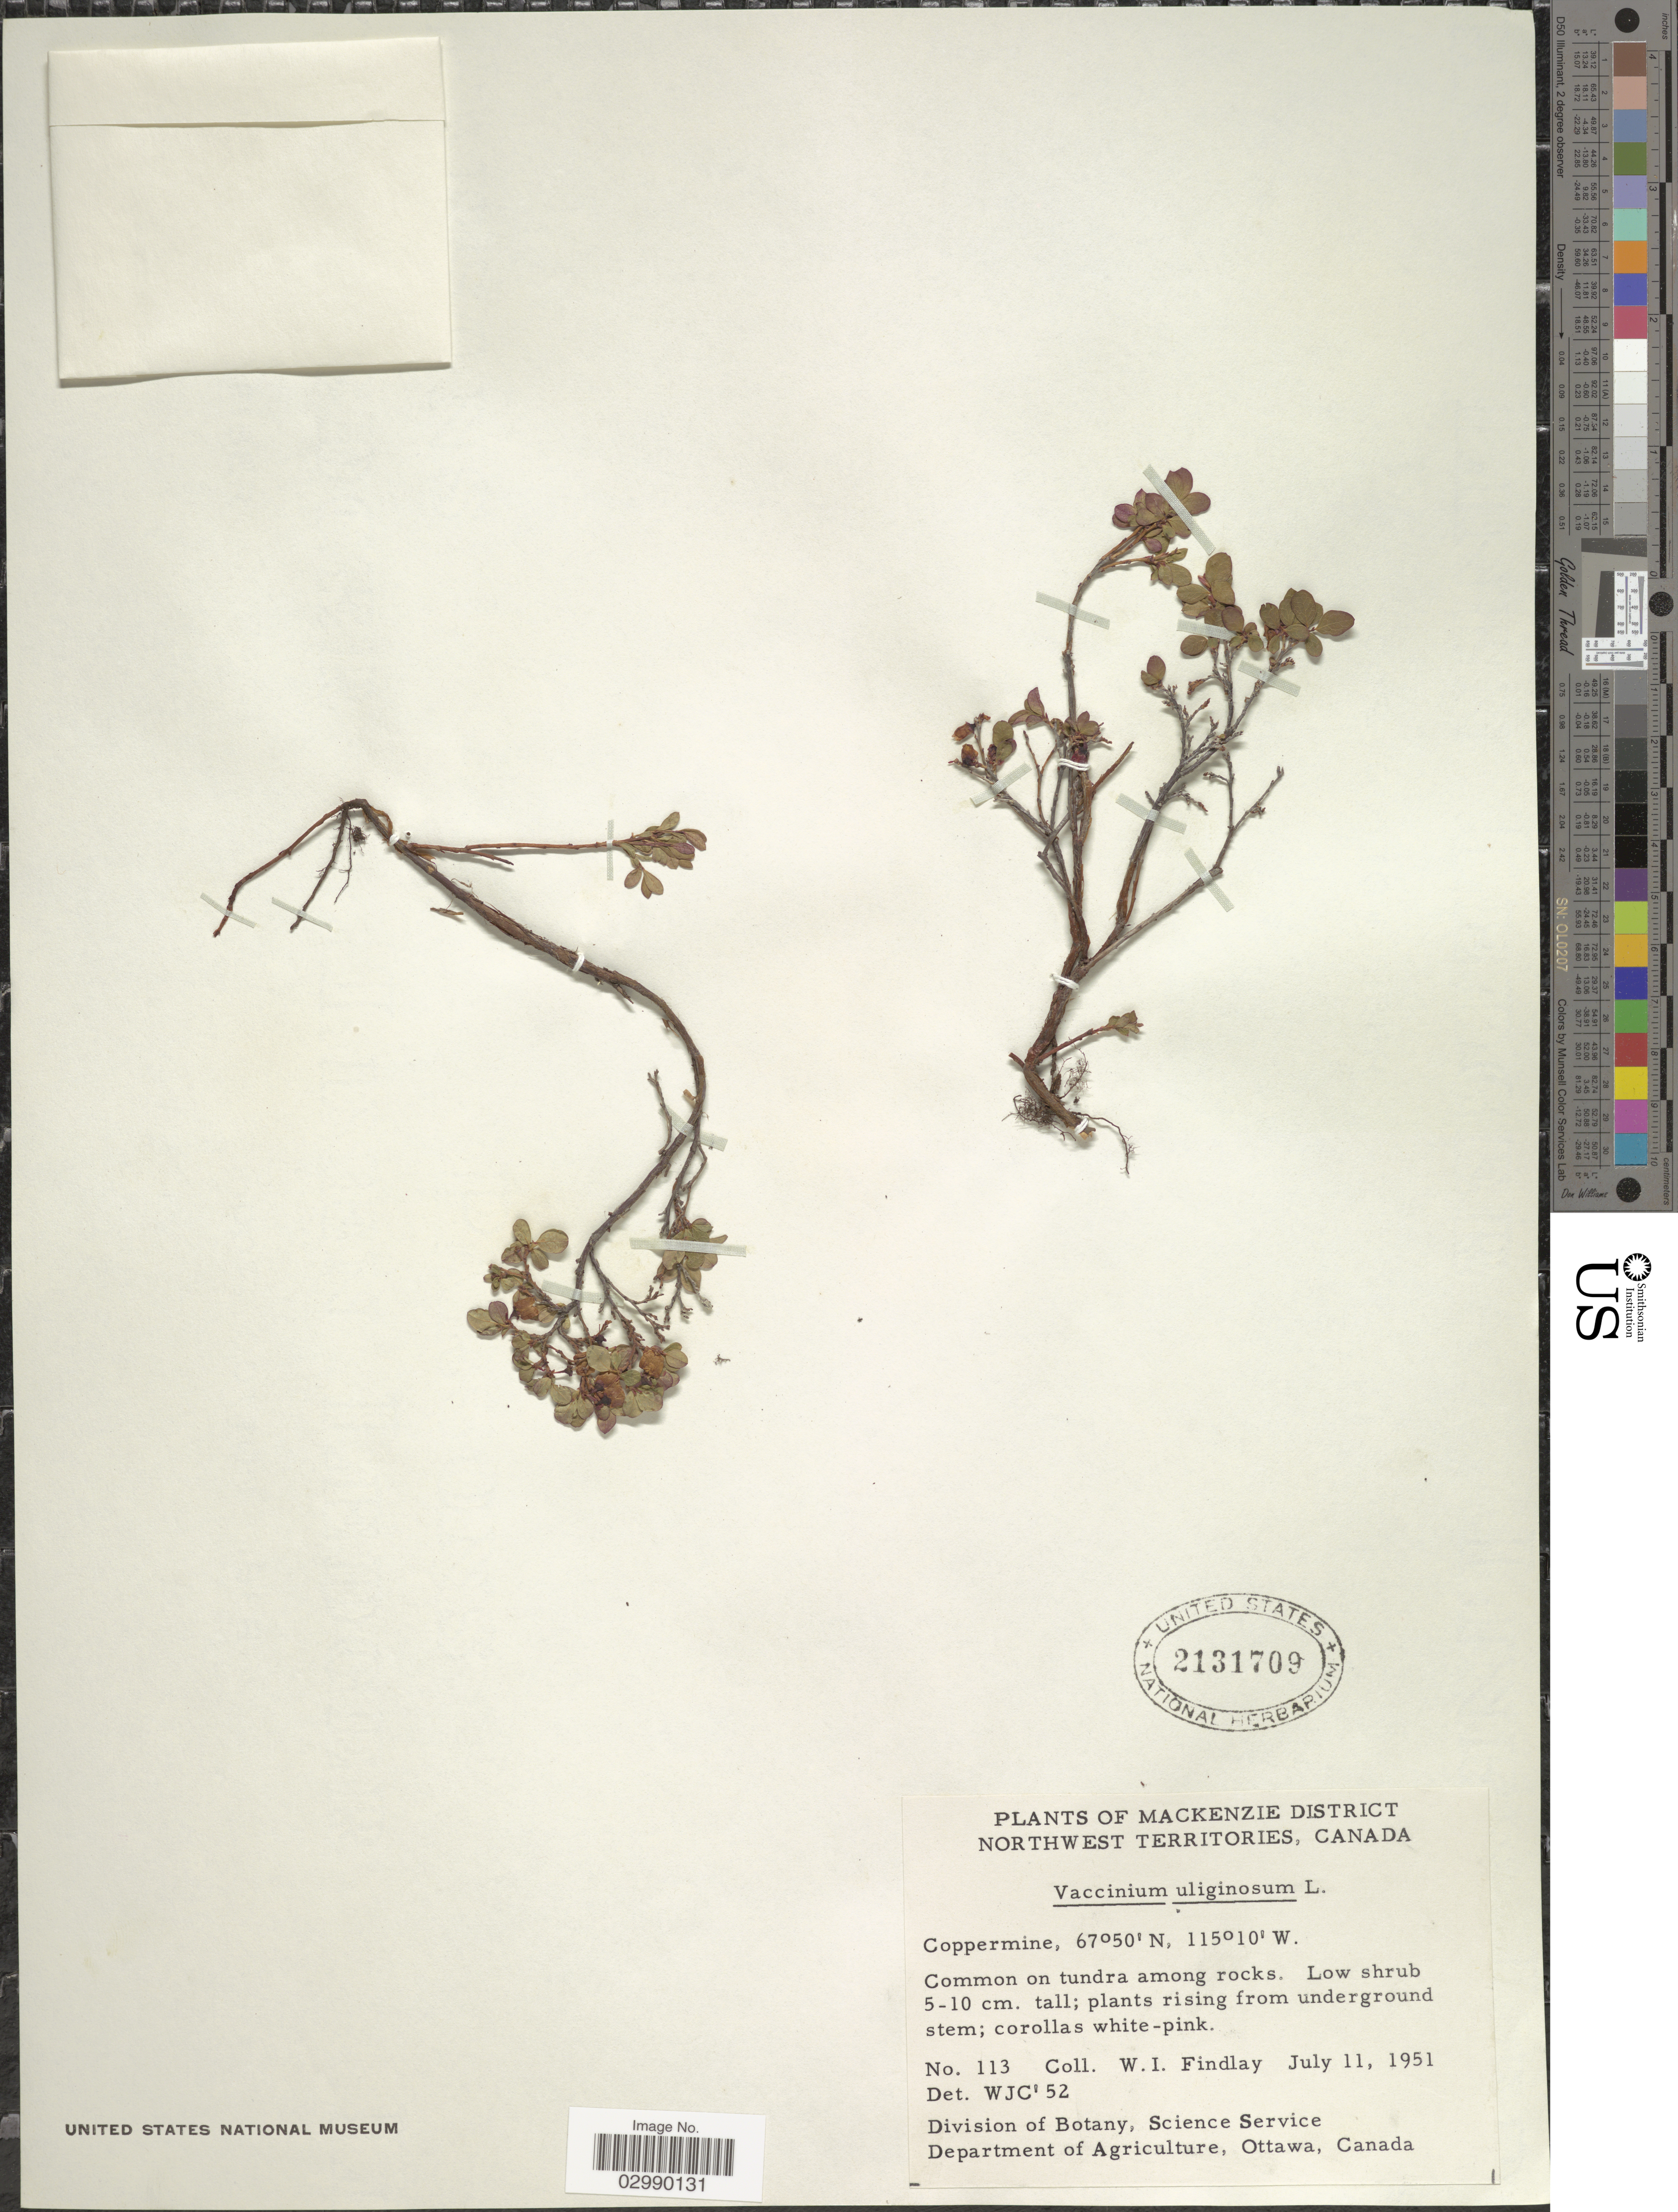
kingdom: Plantae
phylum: Tracheophyta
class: Magnoliopsida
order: Ericales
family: Ericaceae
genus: Vaccinium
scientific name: Vaccinium uliginosum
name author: L.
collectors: W. Findlay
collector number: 113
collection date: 1951-07-11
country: Canada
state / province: Northwest Territories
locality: Mackenzie District, Coppermine.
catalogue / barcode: US 2131709